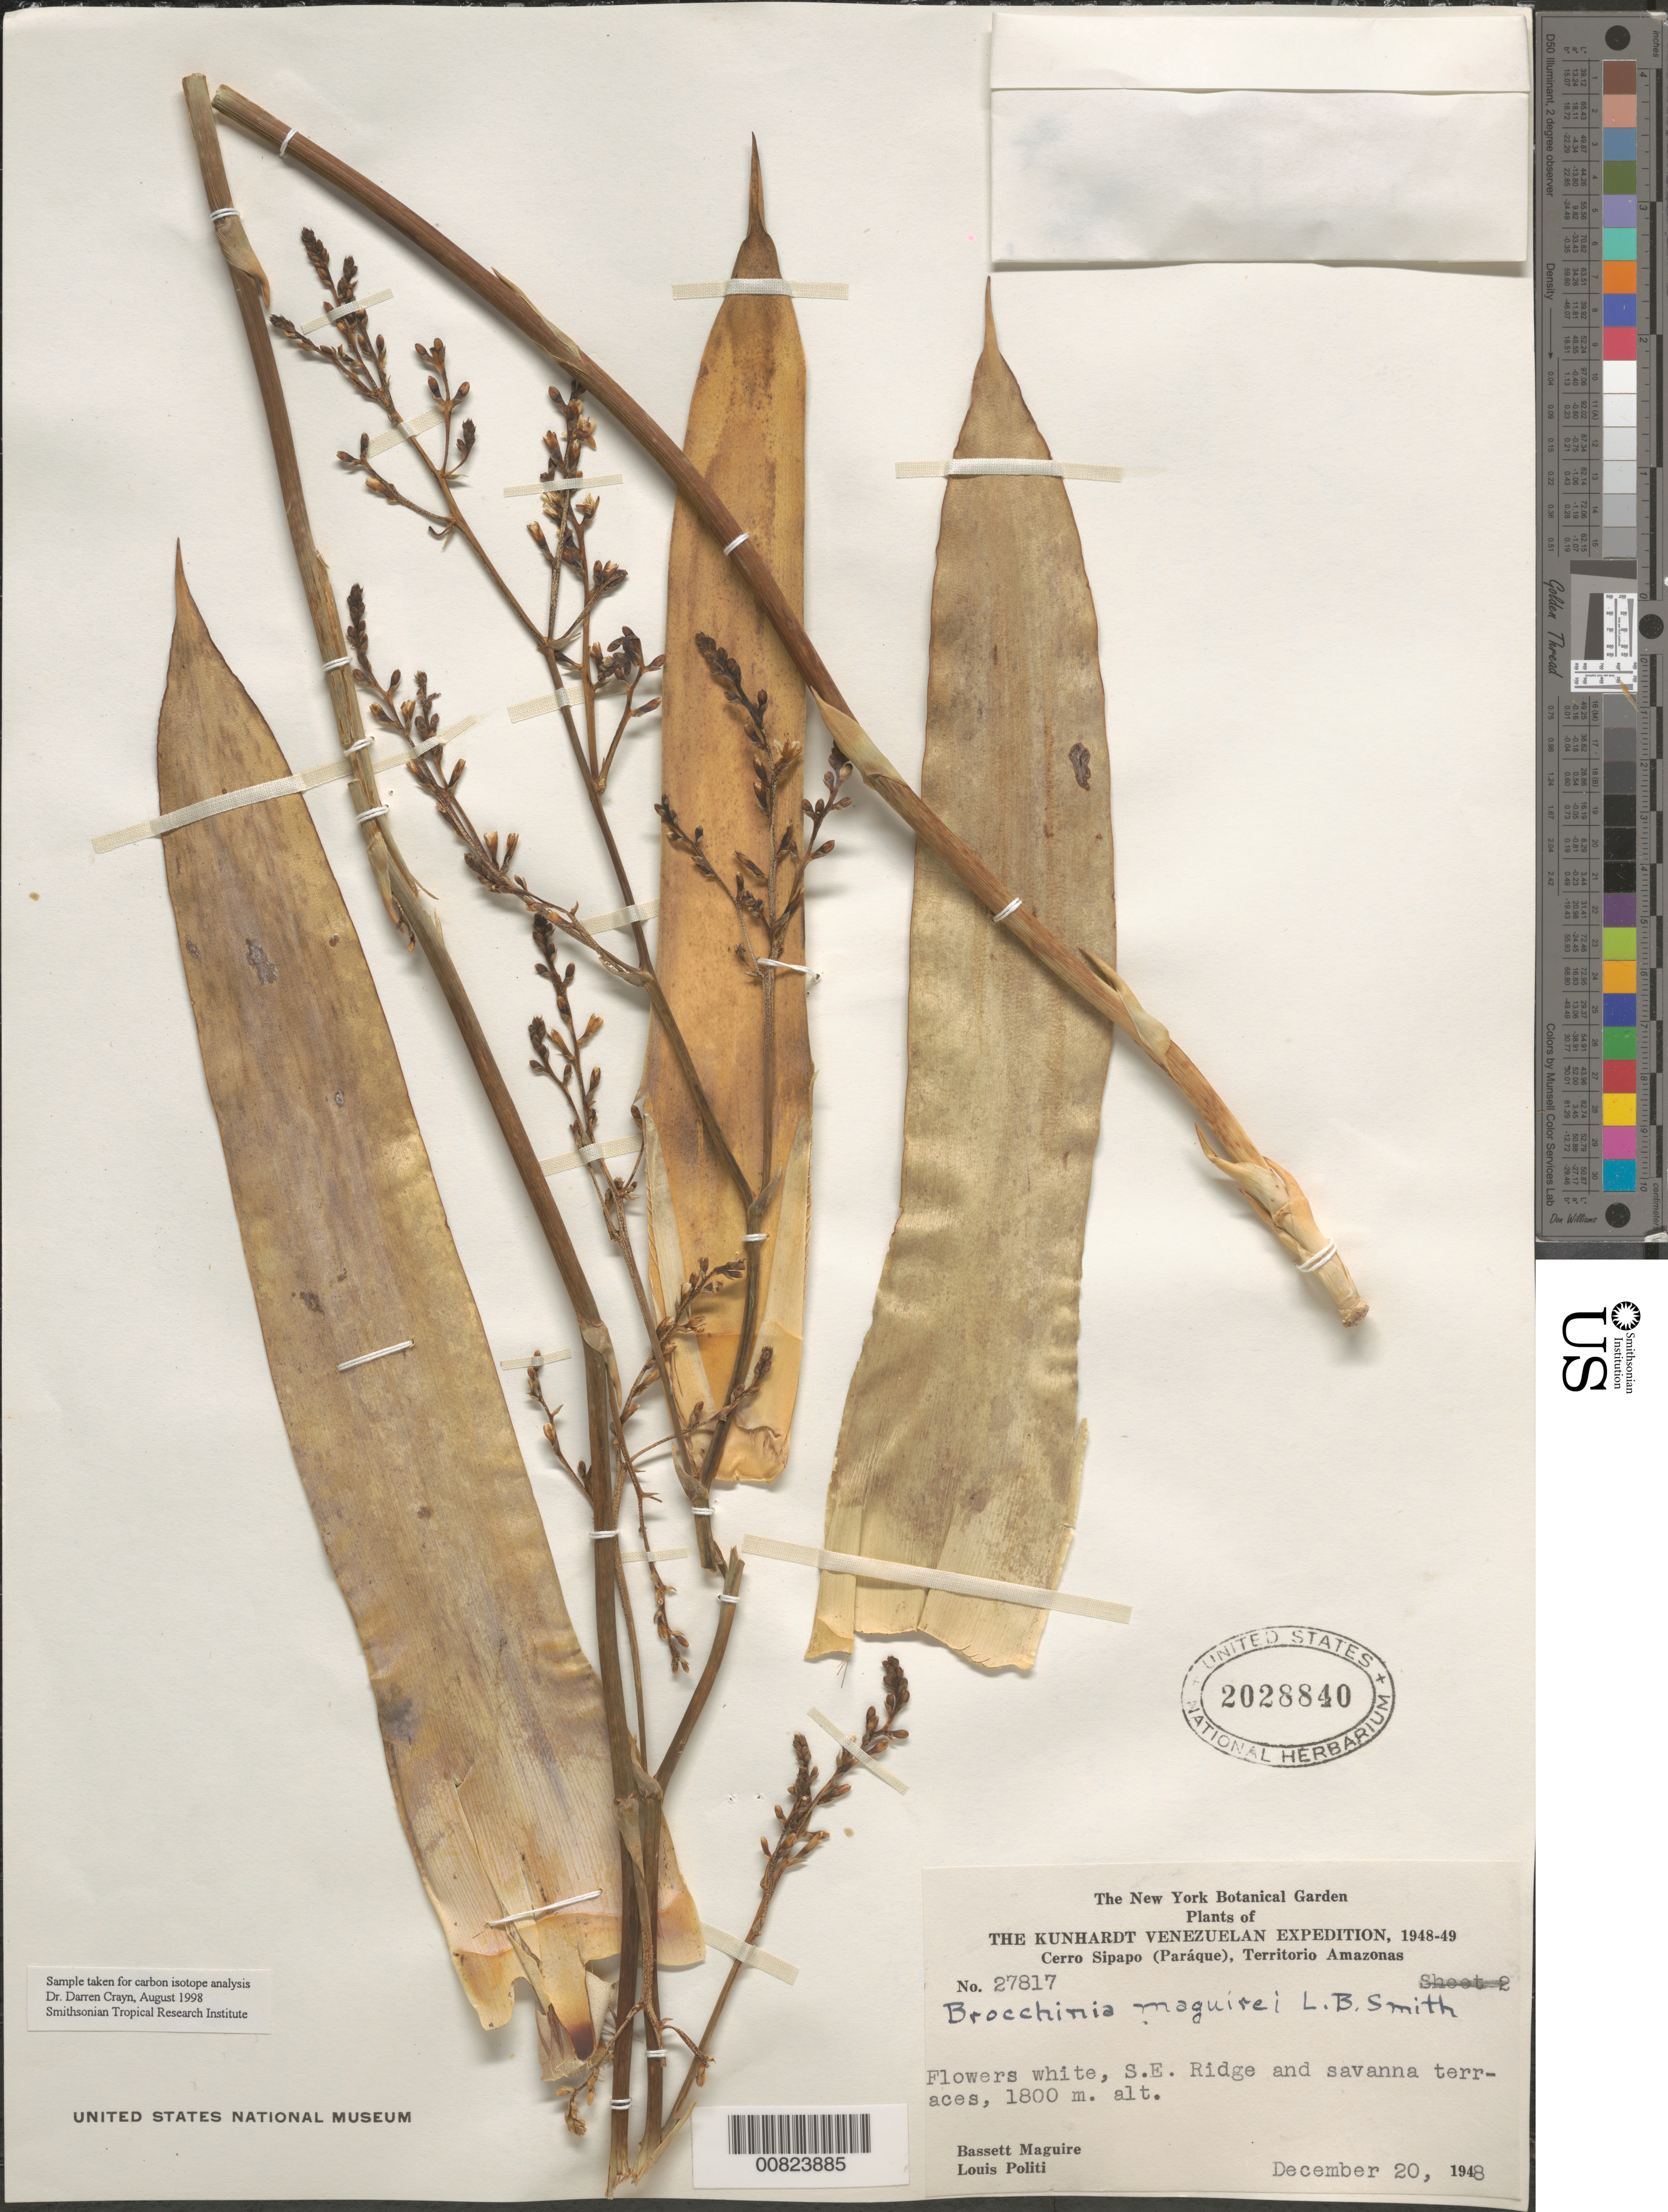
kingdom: Plantae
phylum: Tracheophyta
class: Liliopsida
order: Poales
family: Bromeliaceae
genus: Brocchinia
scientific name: Brocchinia maguirei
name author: L.B. Sm.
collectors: B. Maguire & L. Politi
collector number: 27817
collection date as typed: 20-Dec-48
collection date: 1948-12-20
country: Venezuela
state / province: Amazonas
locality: Cerro Sipapo (Paráque)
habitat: SE ridge and savannah terraces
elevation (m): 1800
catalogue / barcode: US 2028840